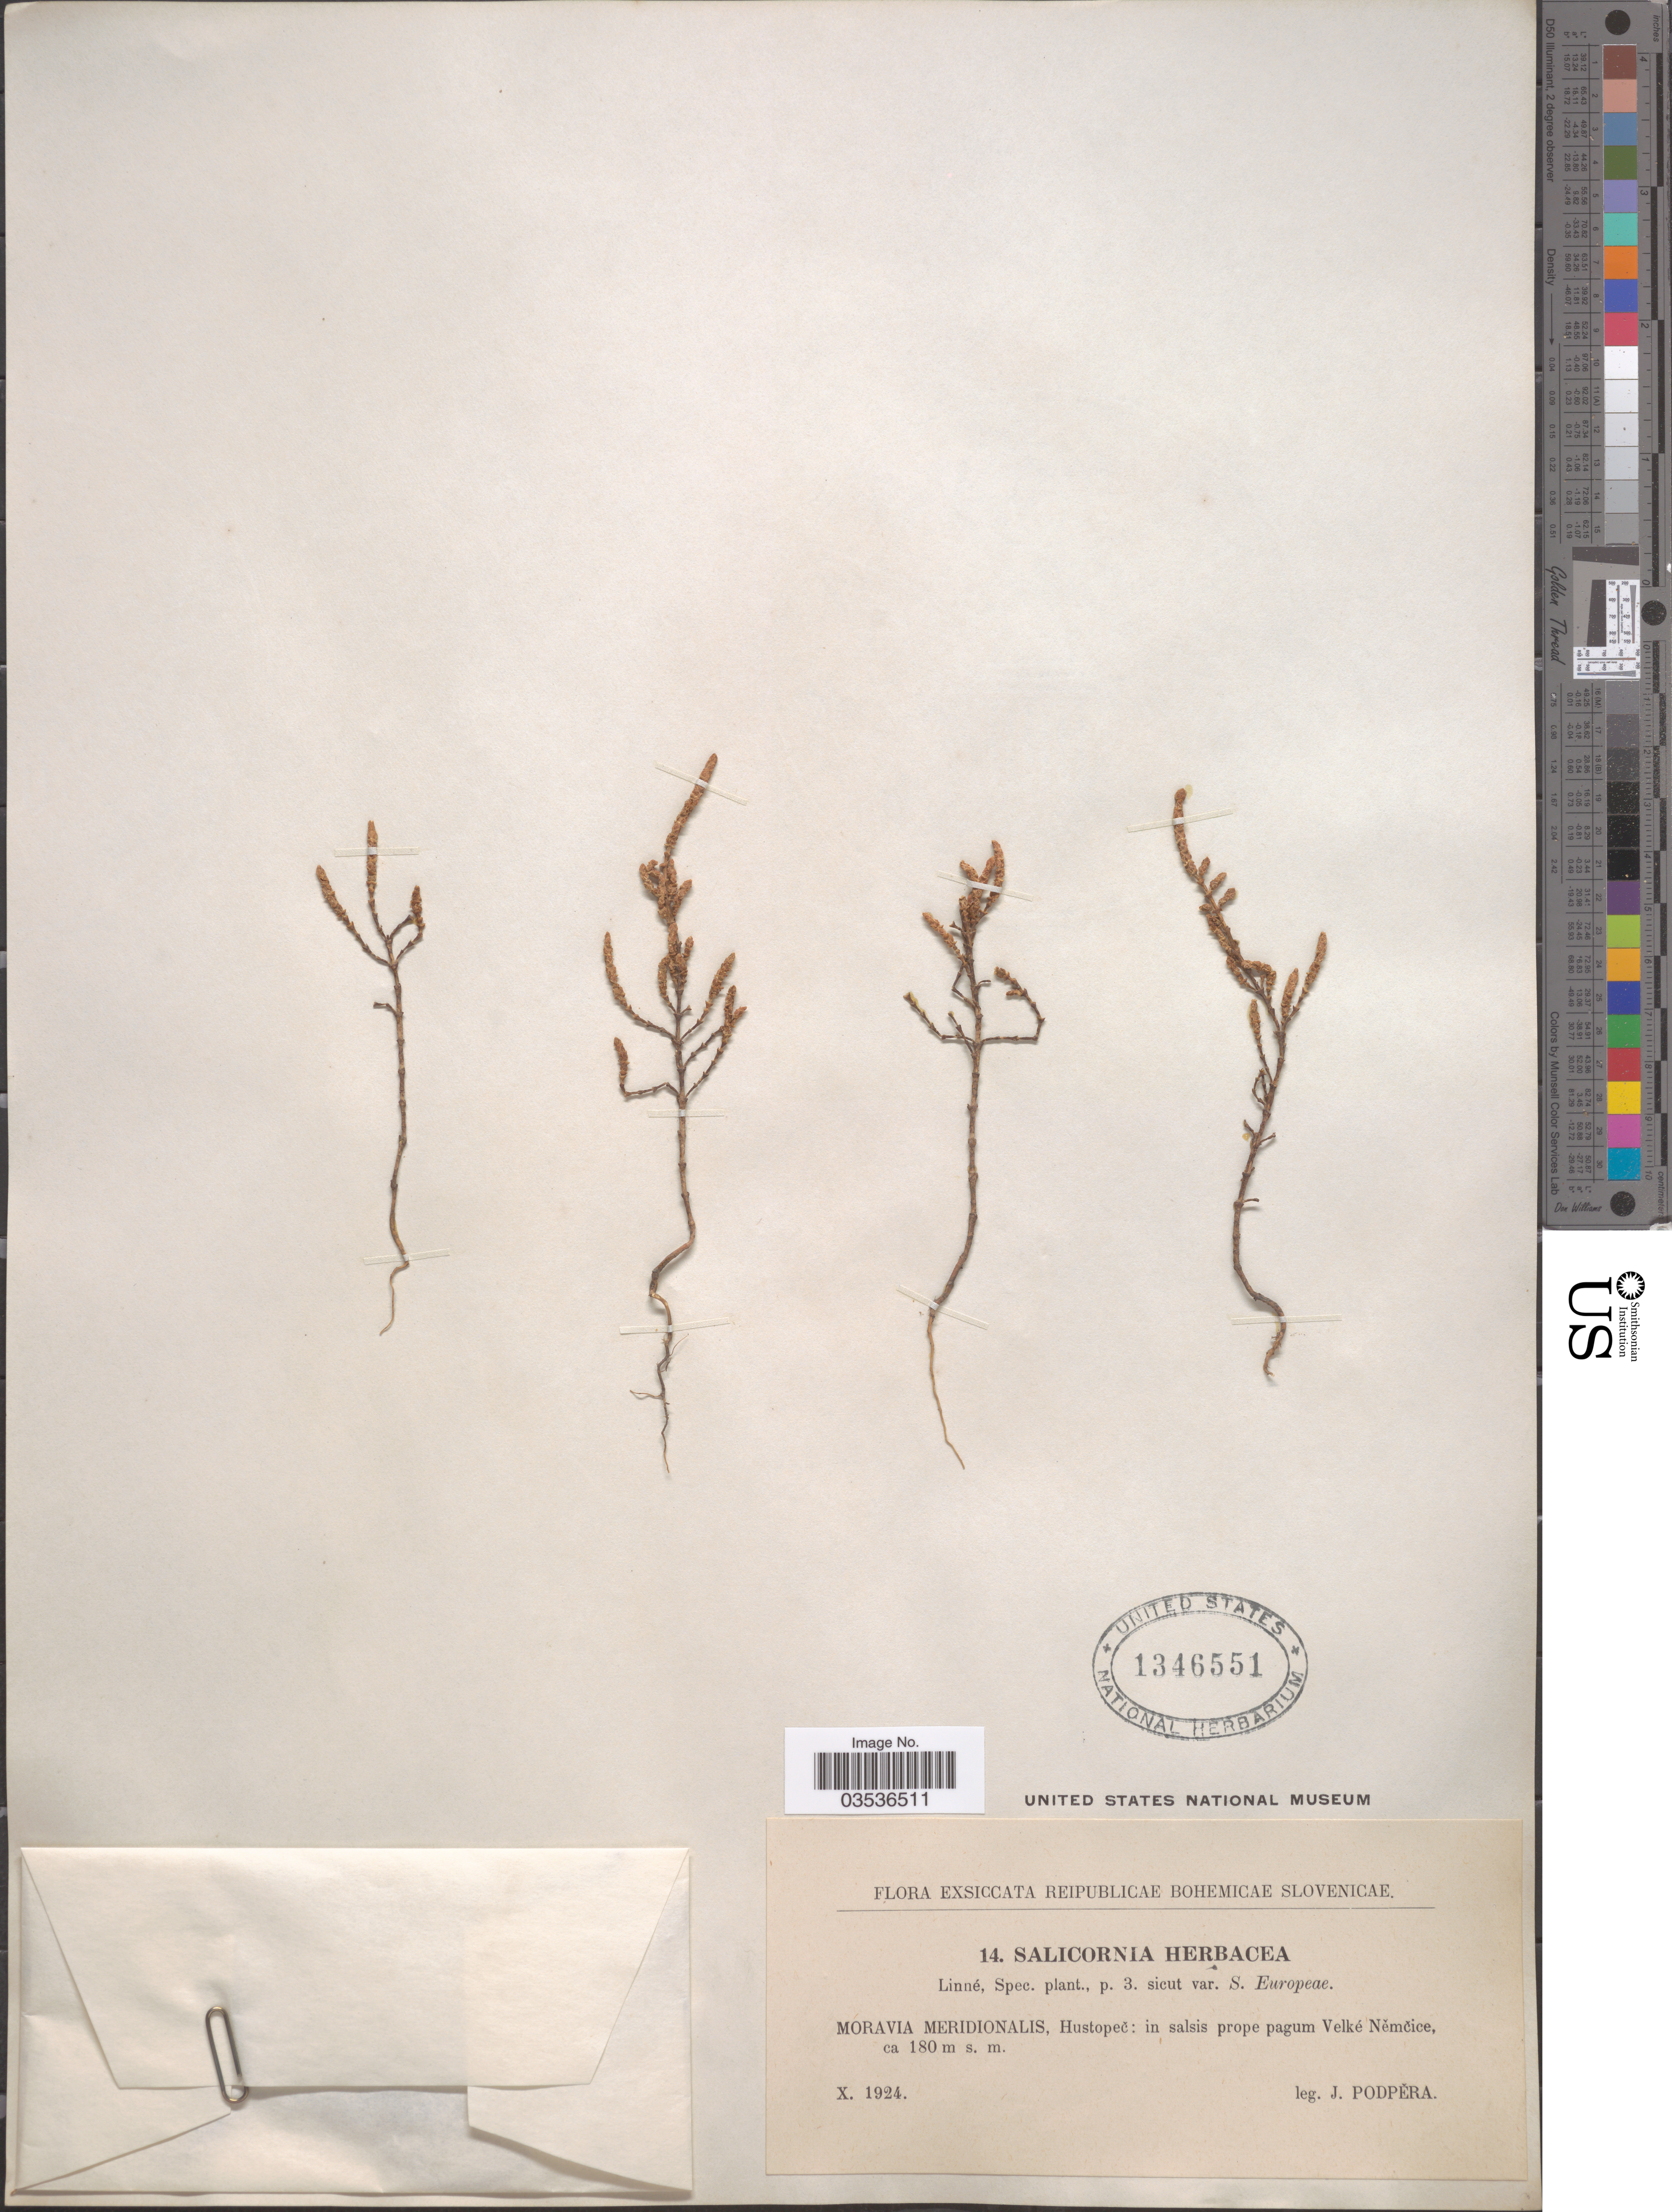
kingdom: Plantae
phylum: Tracheophyta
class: Magnoliopsida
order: Caryophyllales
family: Amaranthaceae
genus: Salicornia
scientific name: Salicornia herbacea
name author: L.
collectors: J. Podpera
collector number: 14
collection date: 1924-10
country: Czechia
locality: Reipublicae Bohemicae Slovenicae. Moravia Meridionalis, Hustopeč: in salsis prope pagum Velké Nĕmčice.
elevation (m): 180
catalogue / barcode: US 1346551